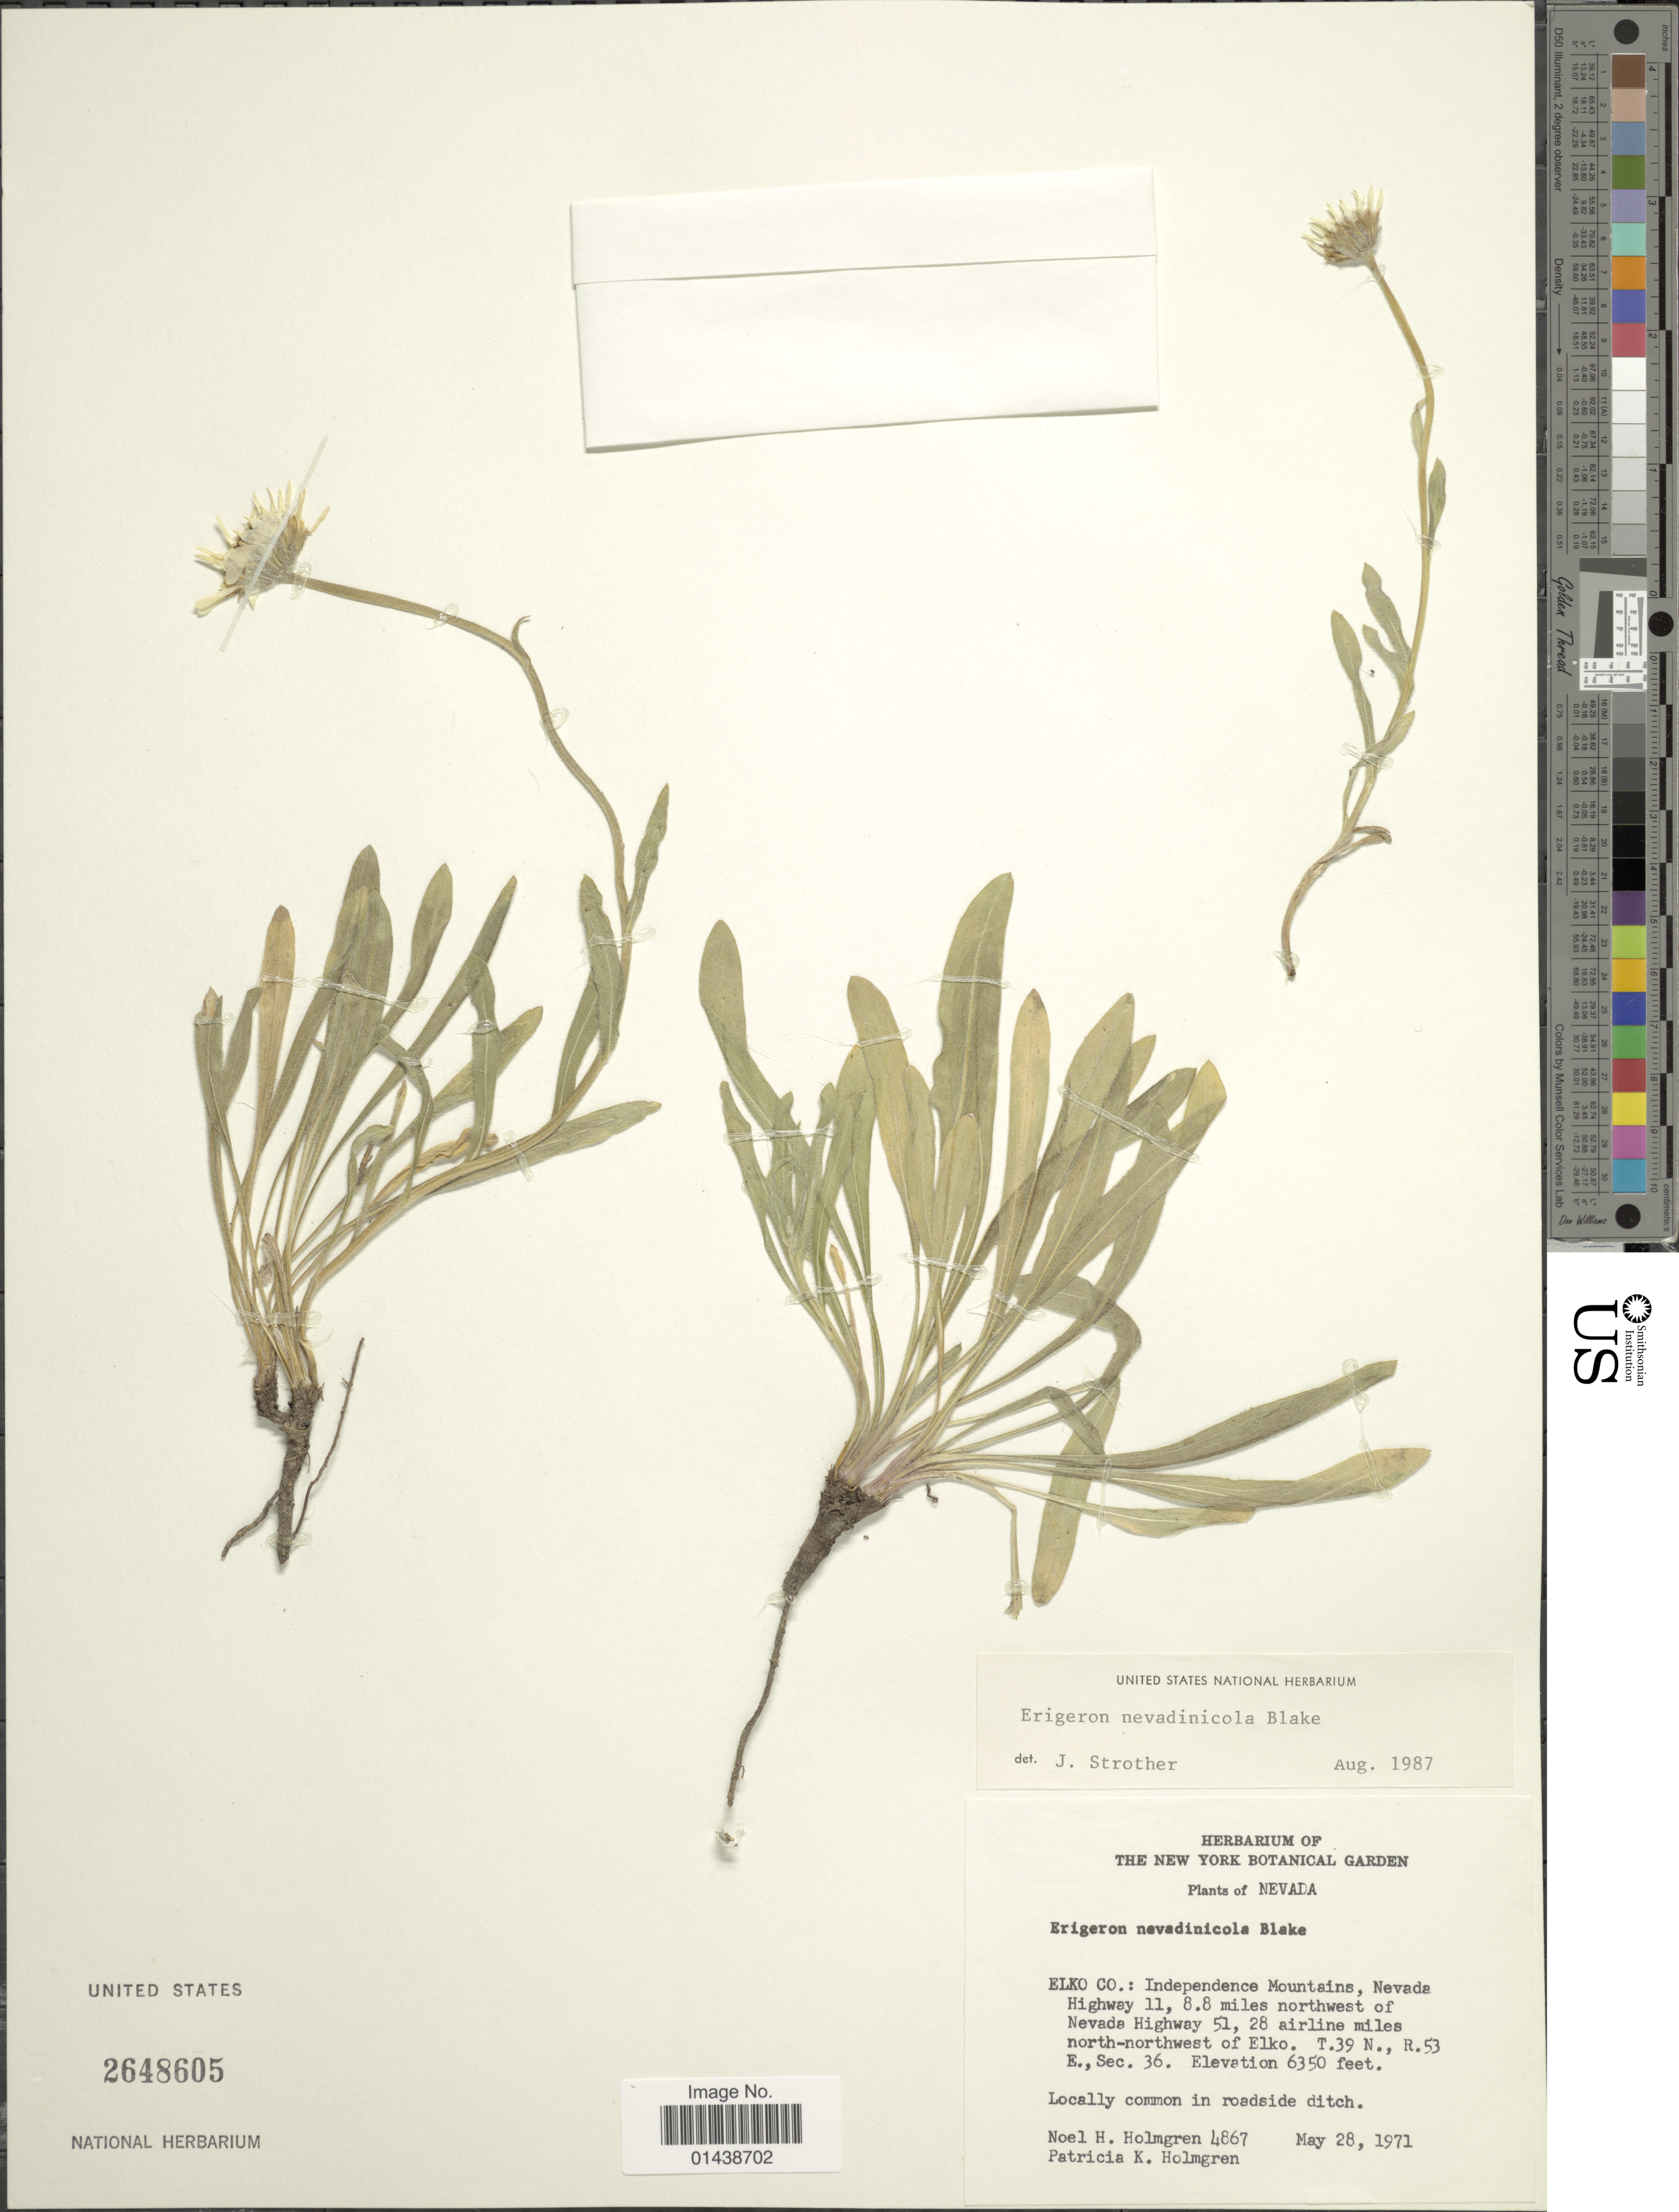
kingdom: Plantae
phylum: Tracheophyta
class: Magnoliopsida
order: Asterales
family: Asteraceae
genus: Erigeron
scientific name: Erigeron nevadincola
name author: S.F. Blake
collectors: N. H. Holmgren & P. K. Holmgren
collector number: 4867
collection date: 1971-05-28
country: United States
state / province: Nevada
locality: Elko Co.: Independence Mountains, Nevada Highway 11, 8.8 miles northwest of Nevada Highway 51, 28 airline miles north-northwest of Elko. T.39 N., R.53 E., Sec. 36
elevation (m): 1935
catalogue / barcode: US 2648605